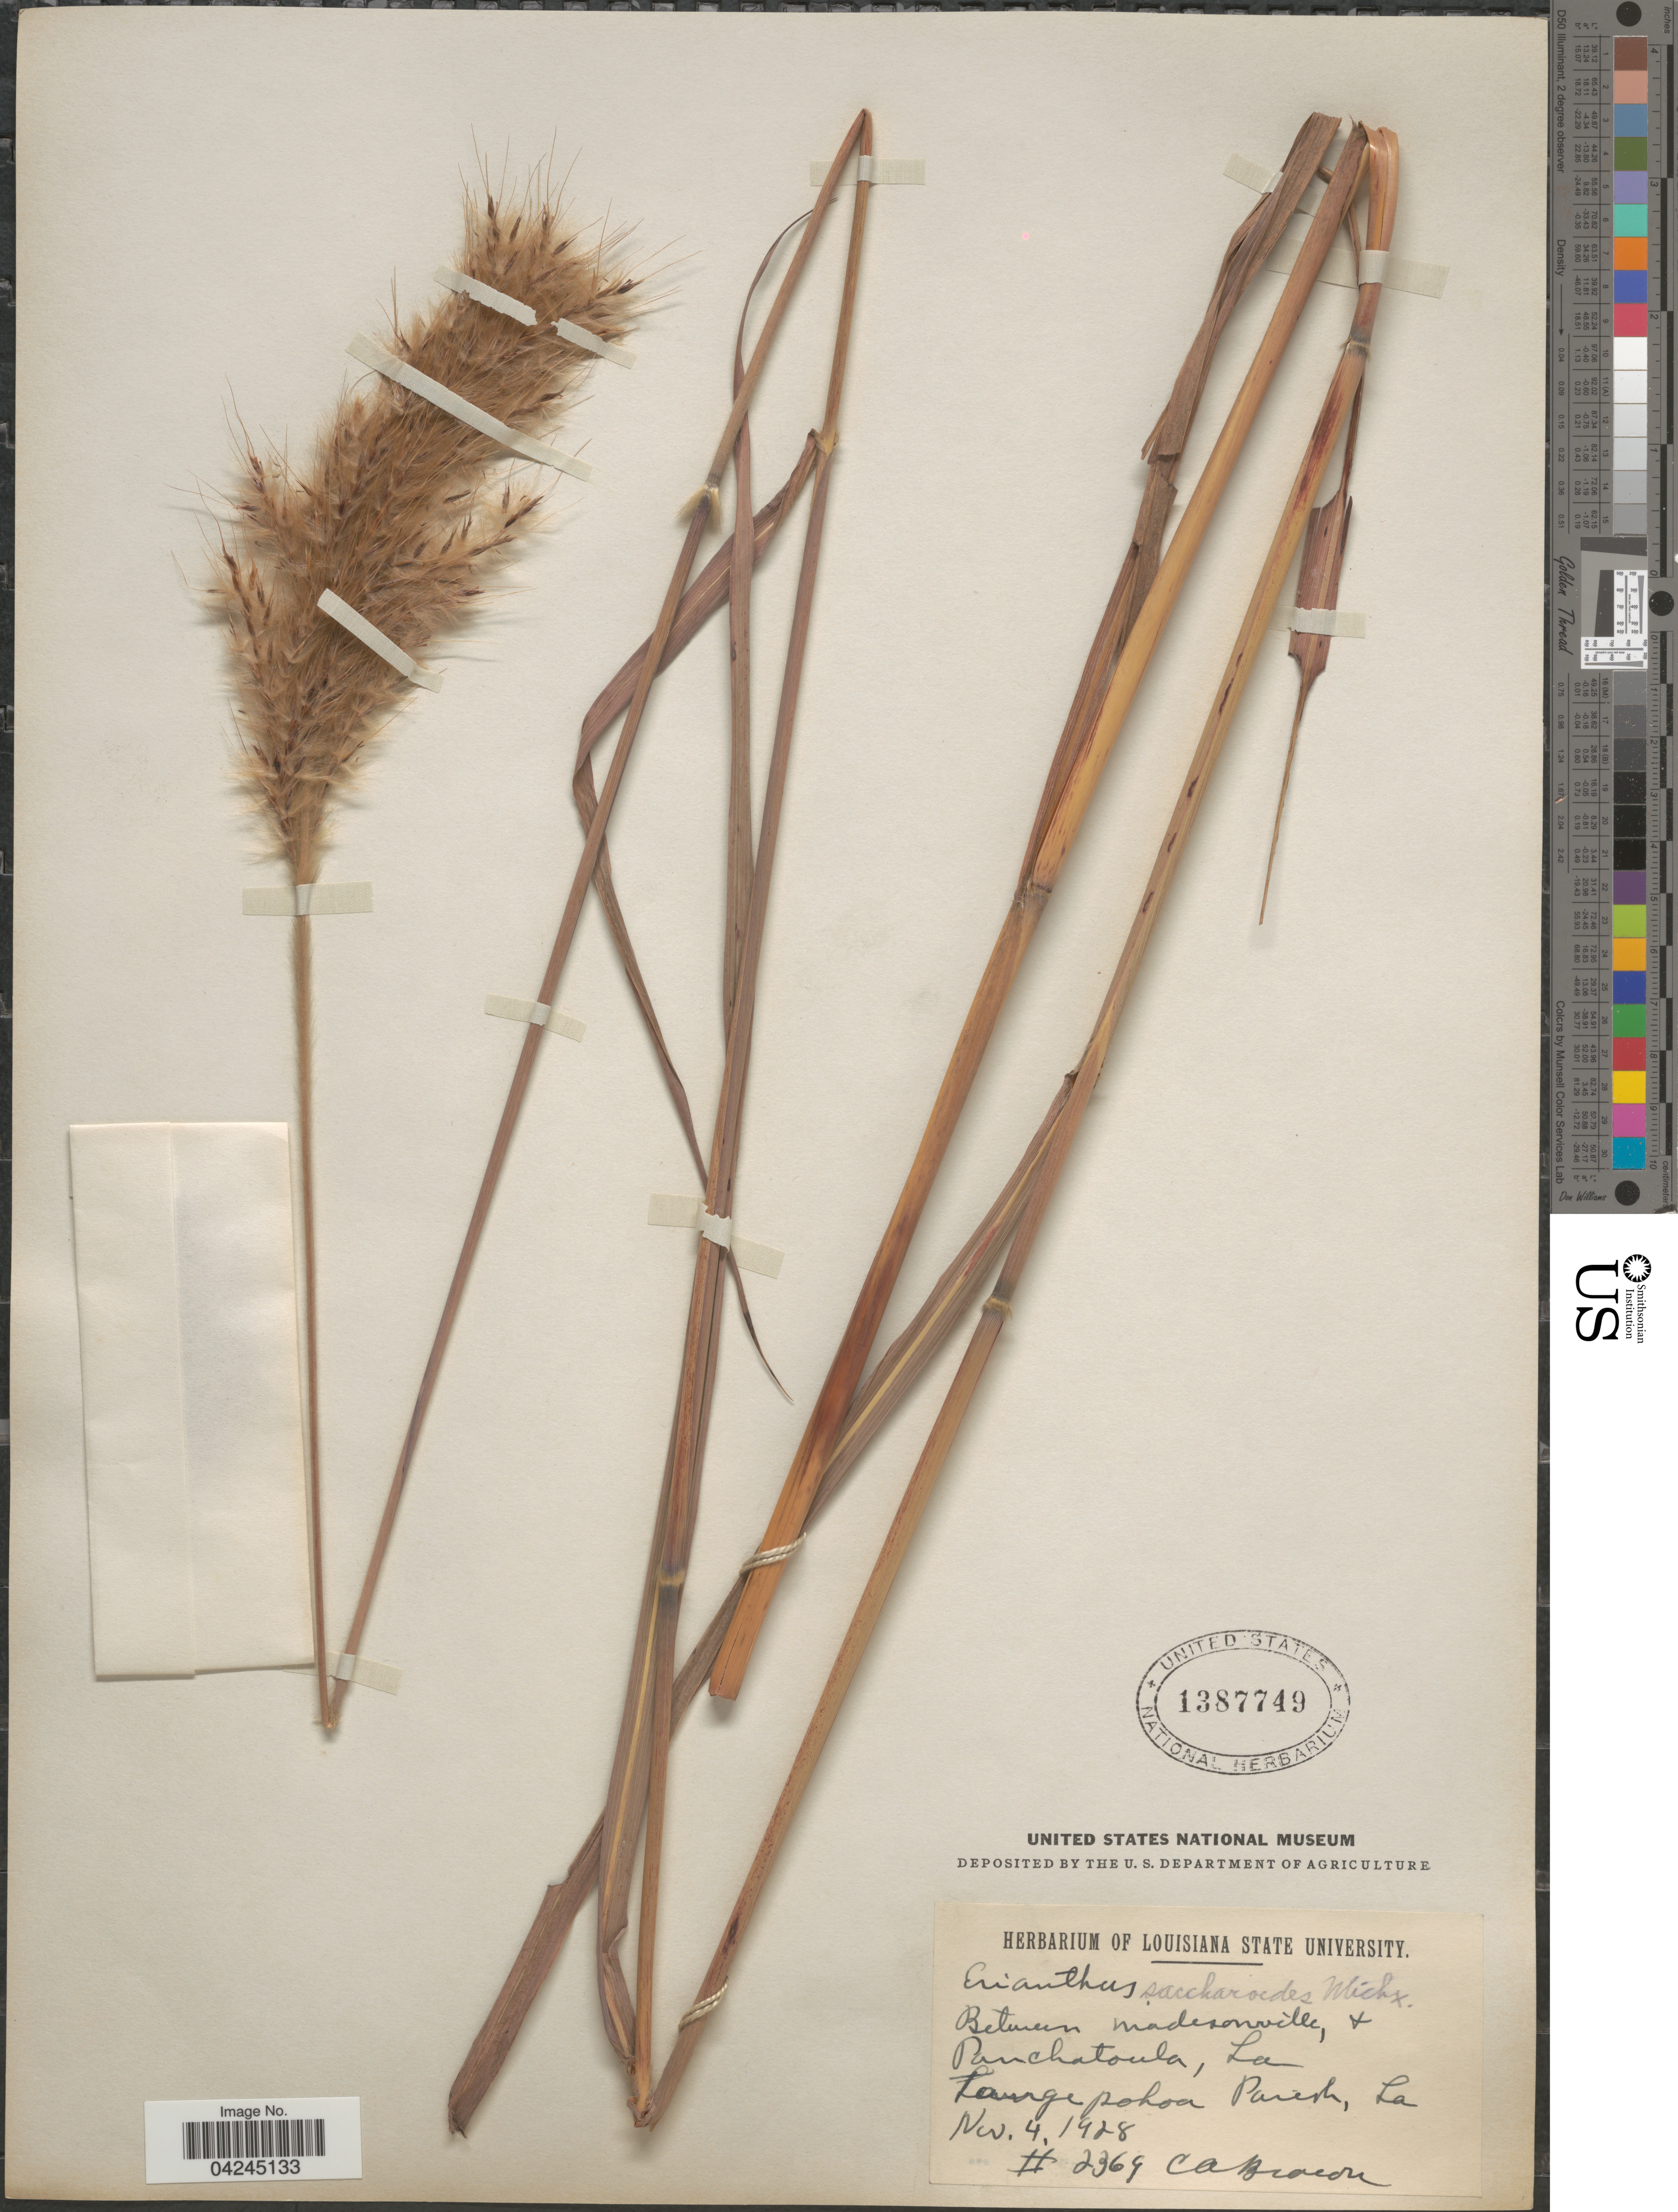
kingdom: Plantae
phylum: Tracheophyta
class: Liliopsida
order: Poales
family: Poaceae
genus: Erianthus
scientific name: Erianthus giganteus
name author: (Walter) P. Beauv.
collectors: C. A. Brown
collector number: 2369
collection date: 1928-11-04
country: United States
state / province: Louisiana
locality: Between Madisonville, + Ponchatoula. Tangipohoa Parish.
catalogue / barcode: US 1387749